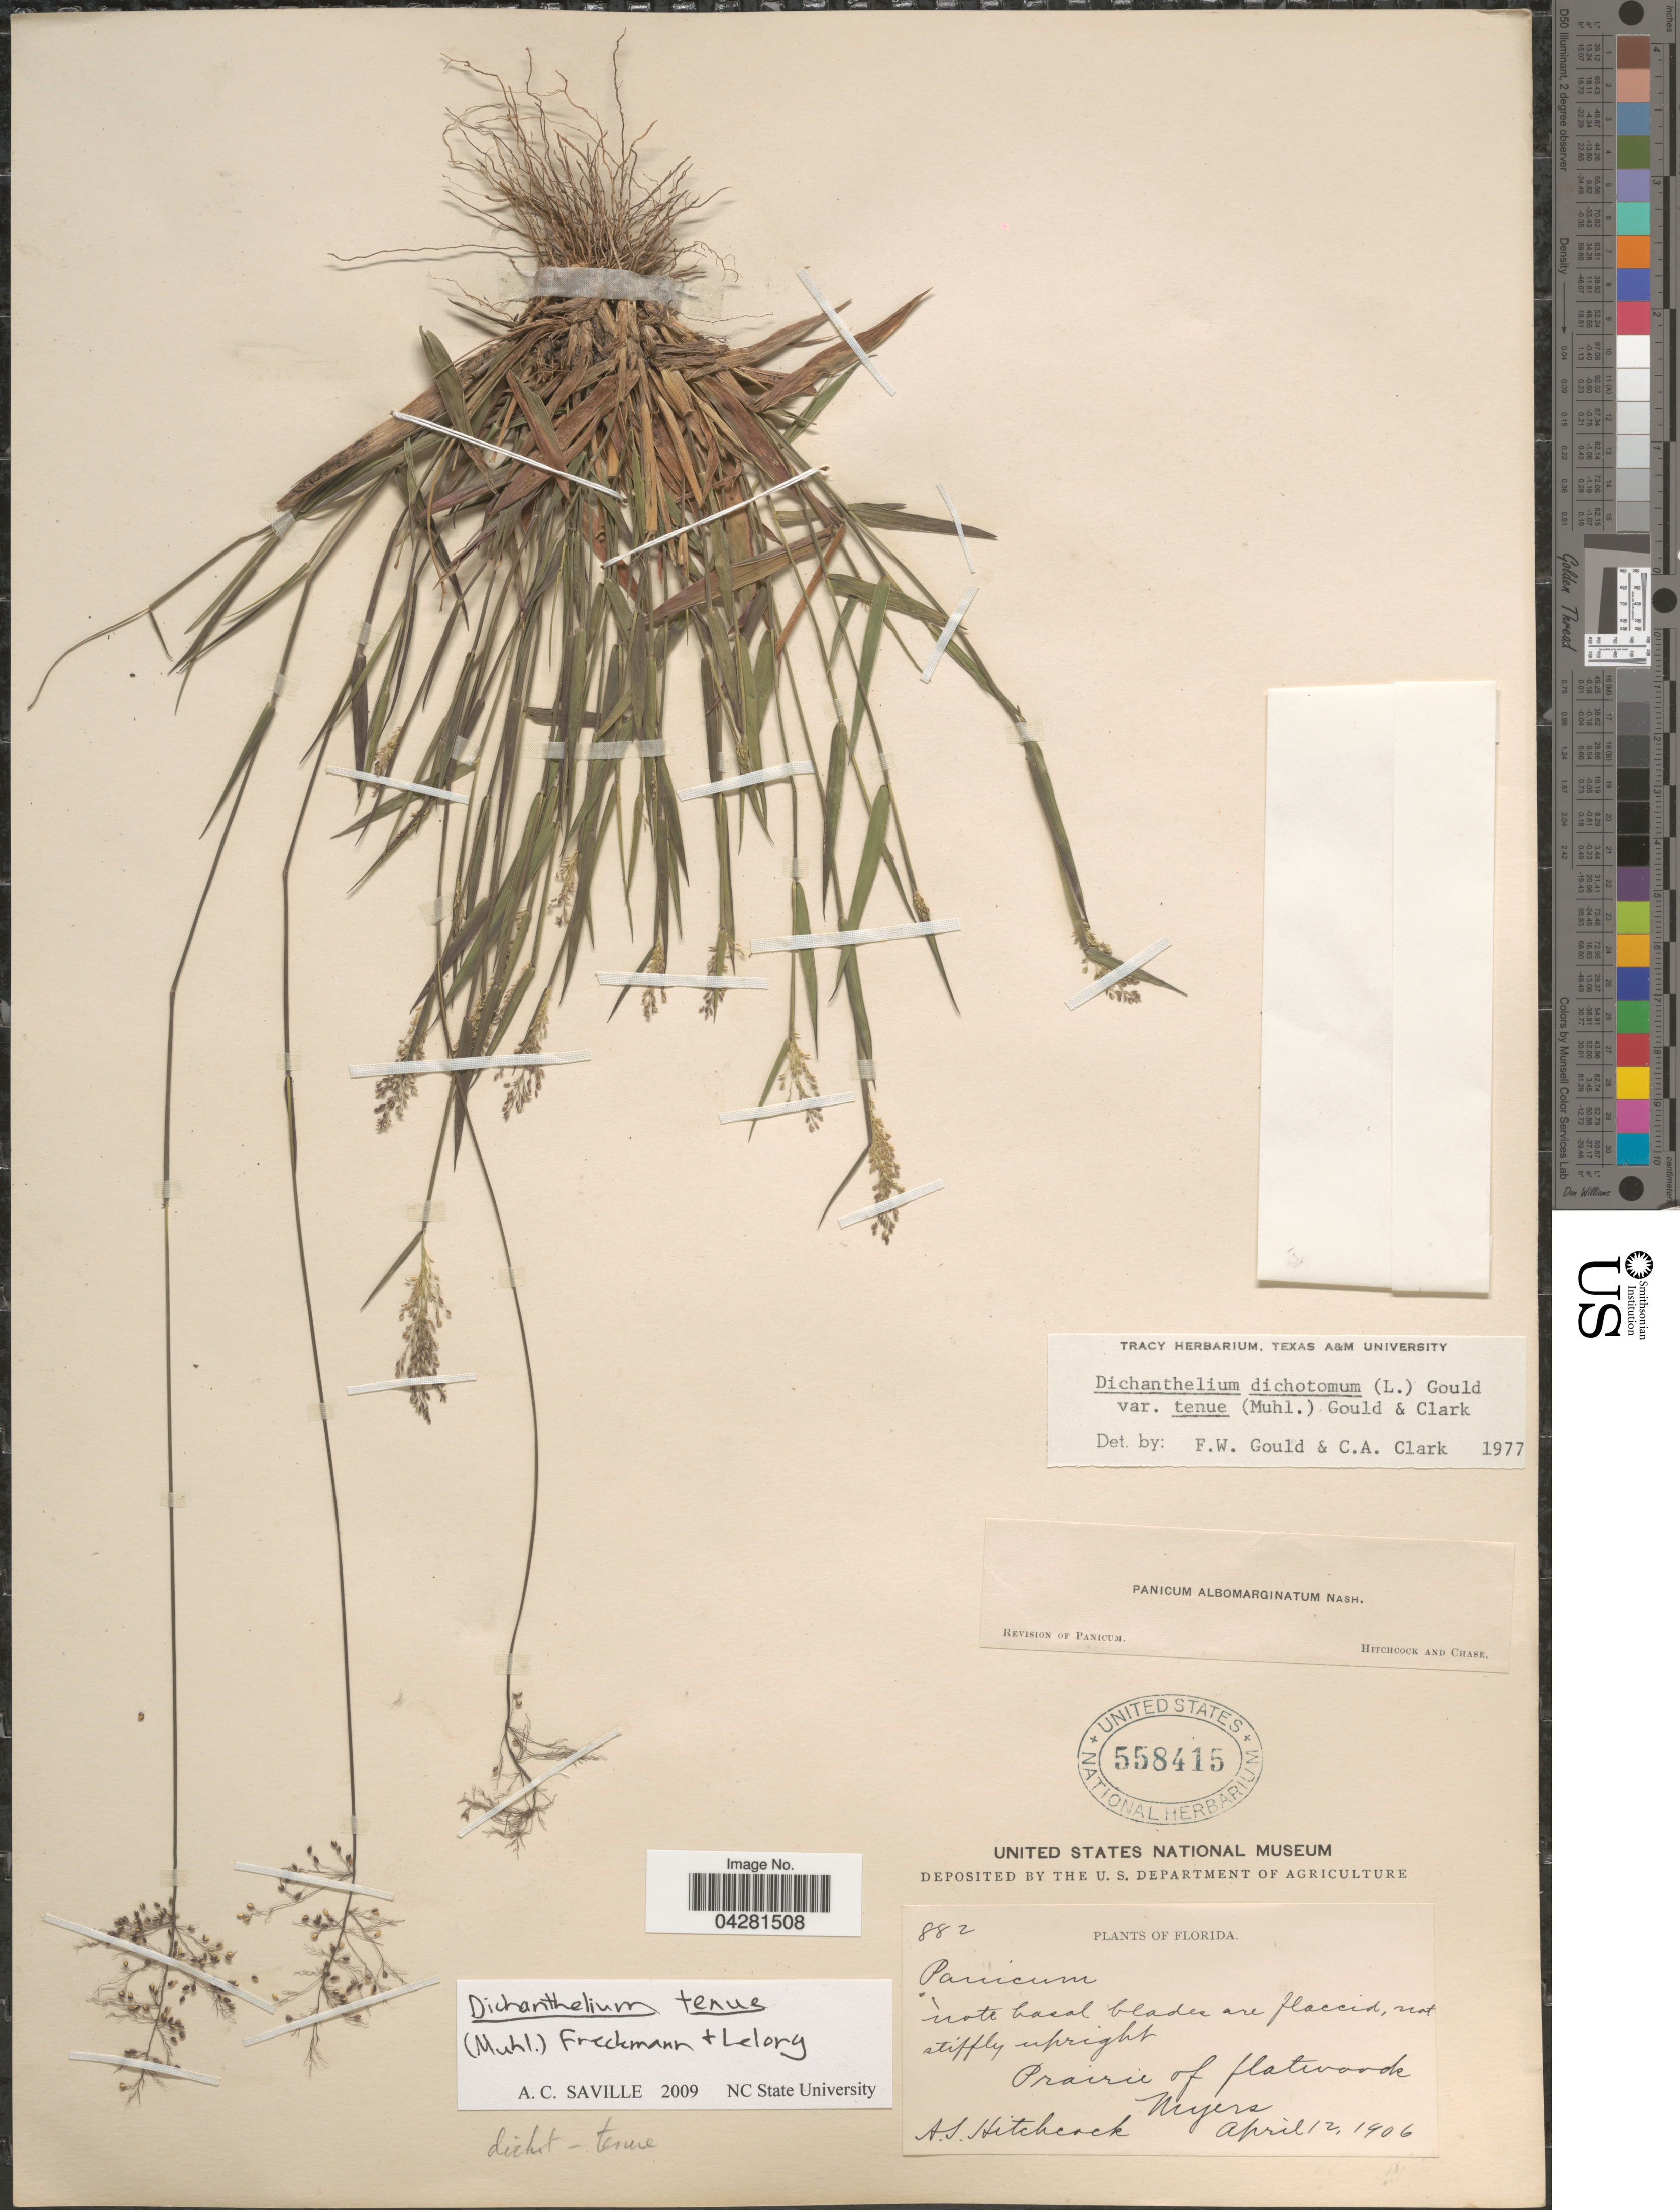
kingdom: Plantae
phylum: Tracheophyta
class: Liliopsida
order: Poales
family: Poaceae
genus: Dichanthelium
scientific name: Dichanthelium dichotomum var. unciphyllum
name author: (Trin.) Davidse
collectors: A. S. Hitchcock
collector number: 882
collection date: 1906-04-12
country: United States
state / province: Florida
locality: Prairie of flatwoods. Myers.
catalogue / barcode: US 558415